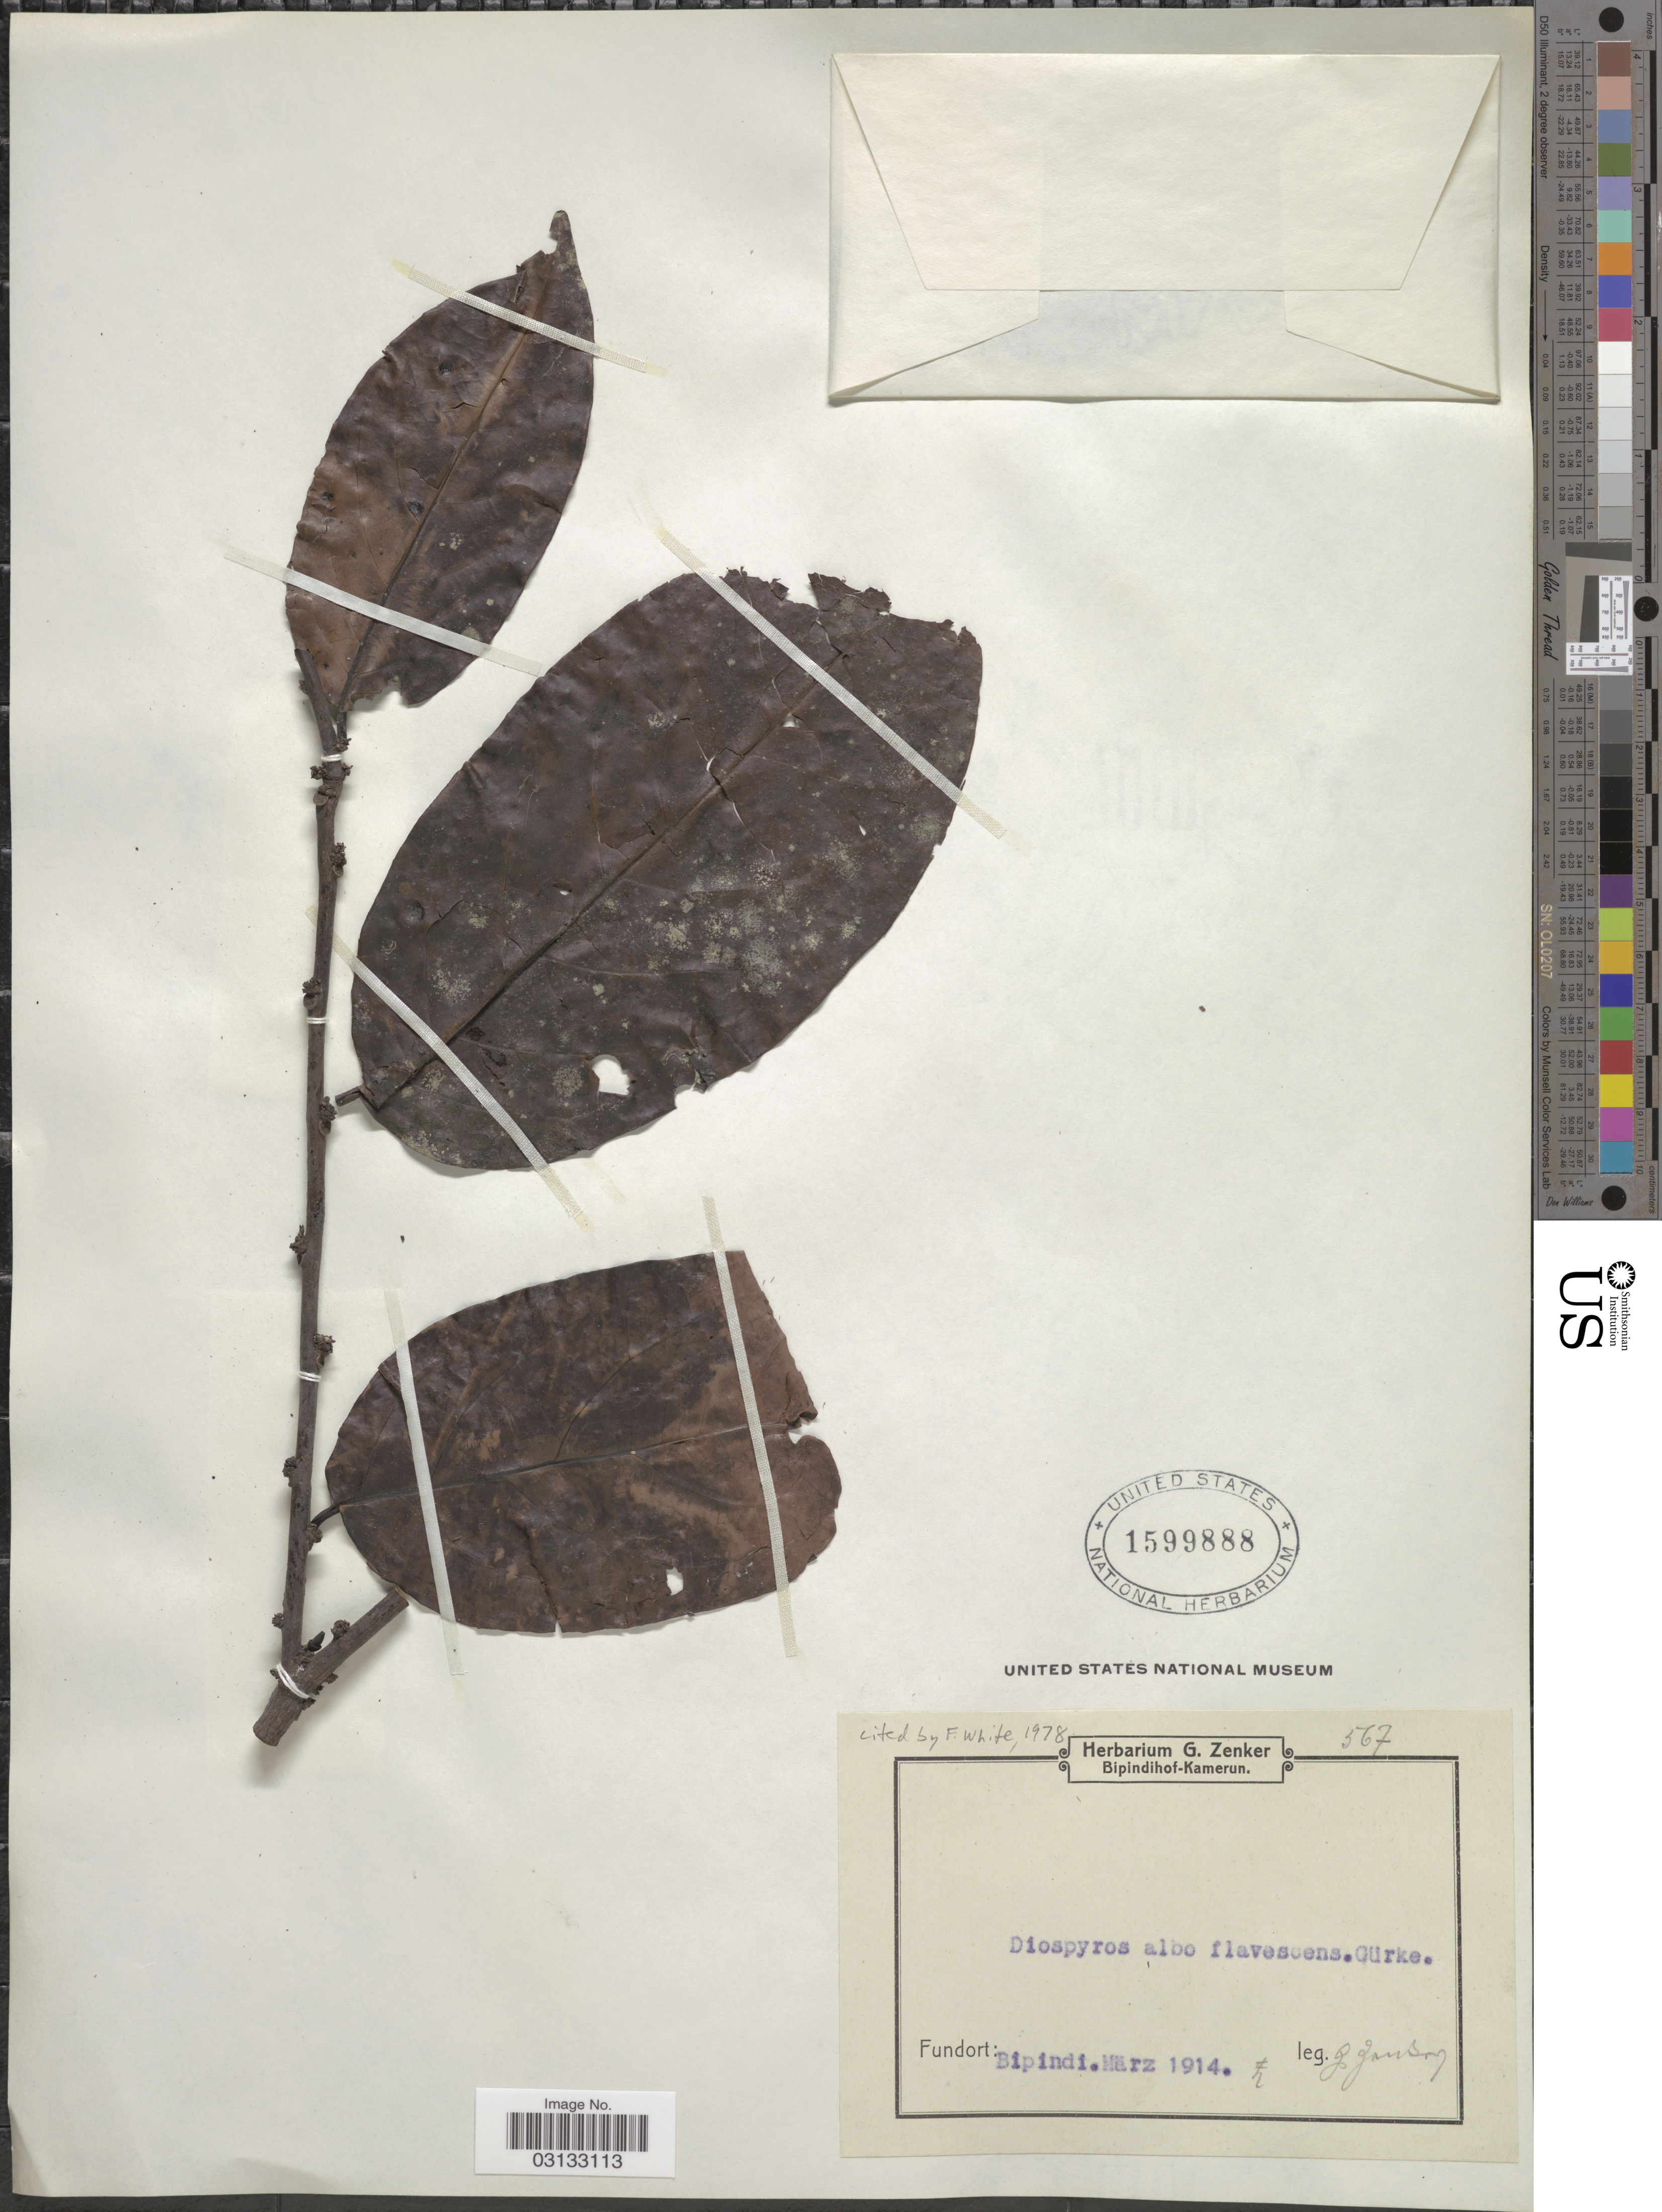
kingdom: Plantae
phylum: Tracheophyta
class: Magnoliopsida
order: Ericales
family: Ebenaceae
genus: Diospyros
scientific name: Diospyros alboflavescens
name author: (Gürke) F. White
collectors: G. A. Zenker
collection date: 1914-03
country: Cameroon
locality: Kamerun, Bipindi.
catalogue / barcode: US 1599888